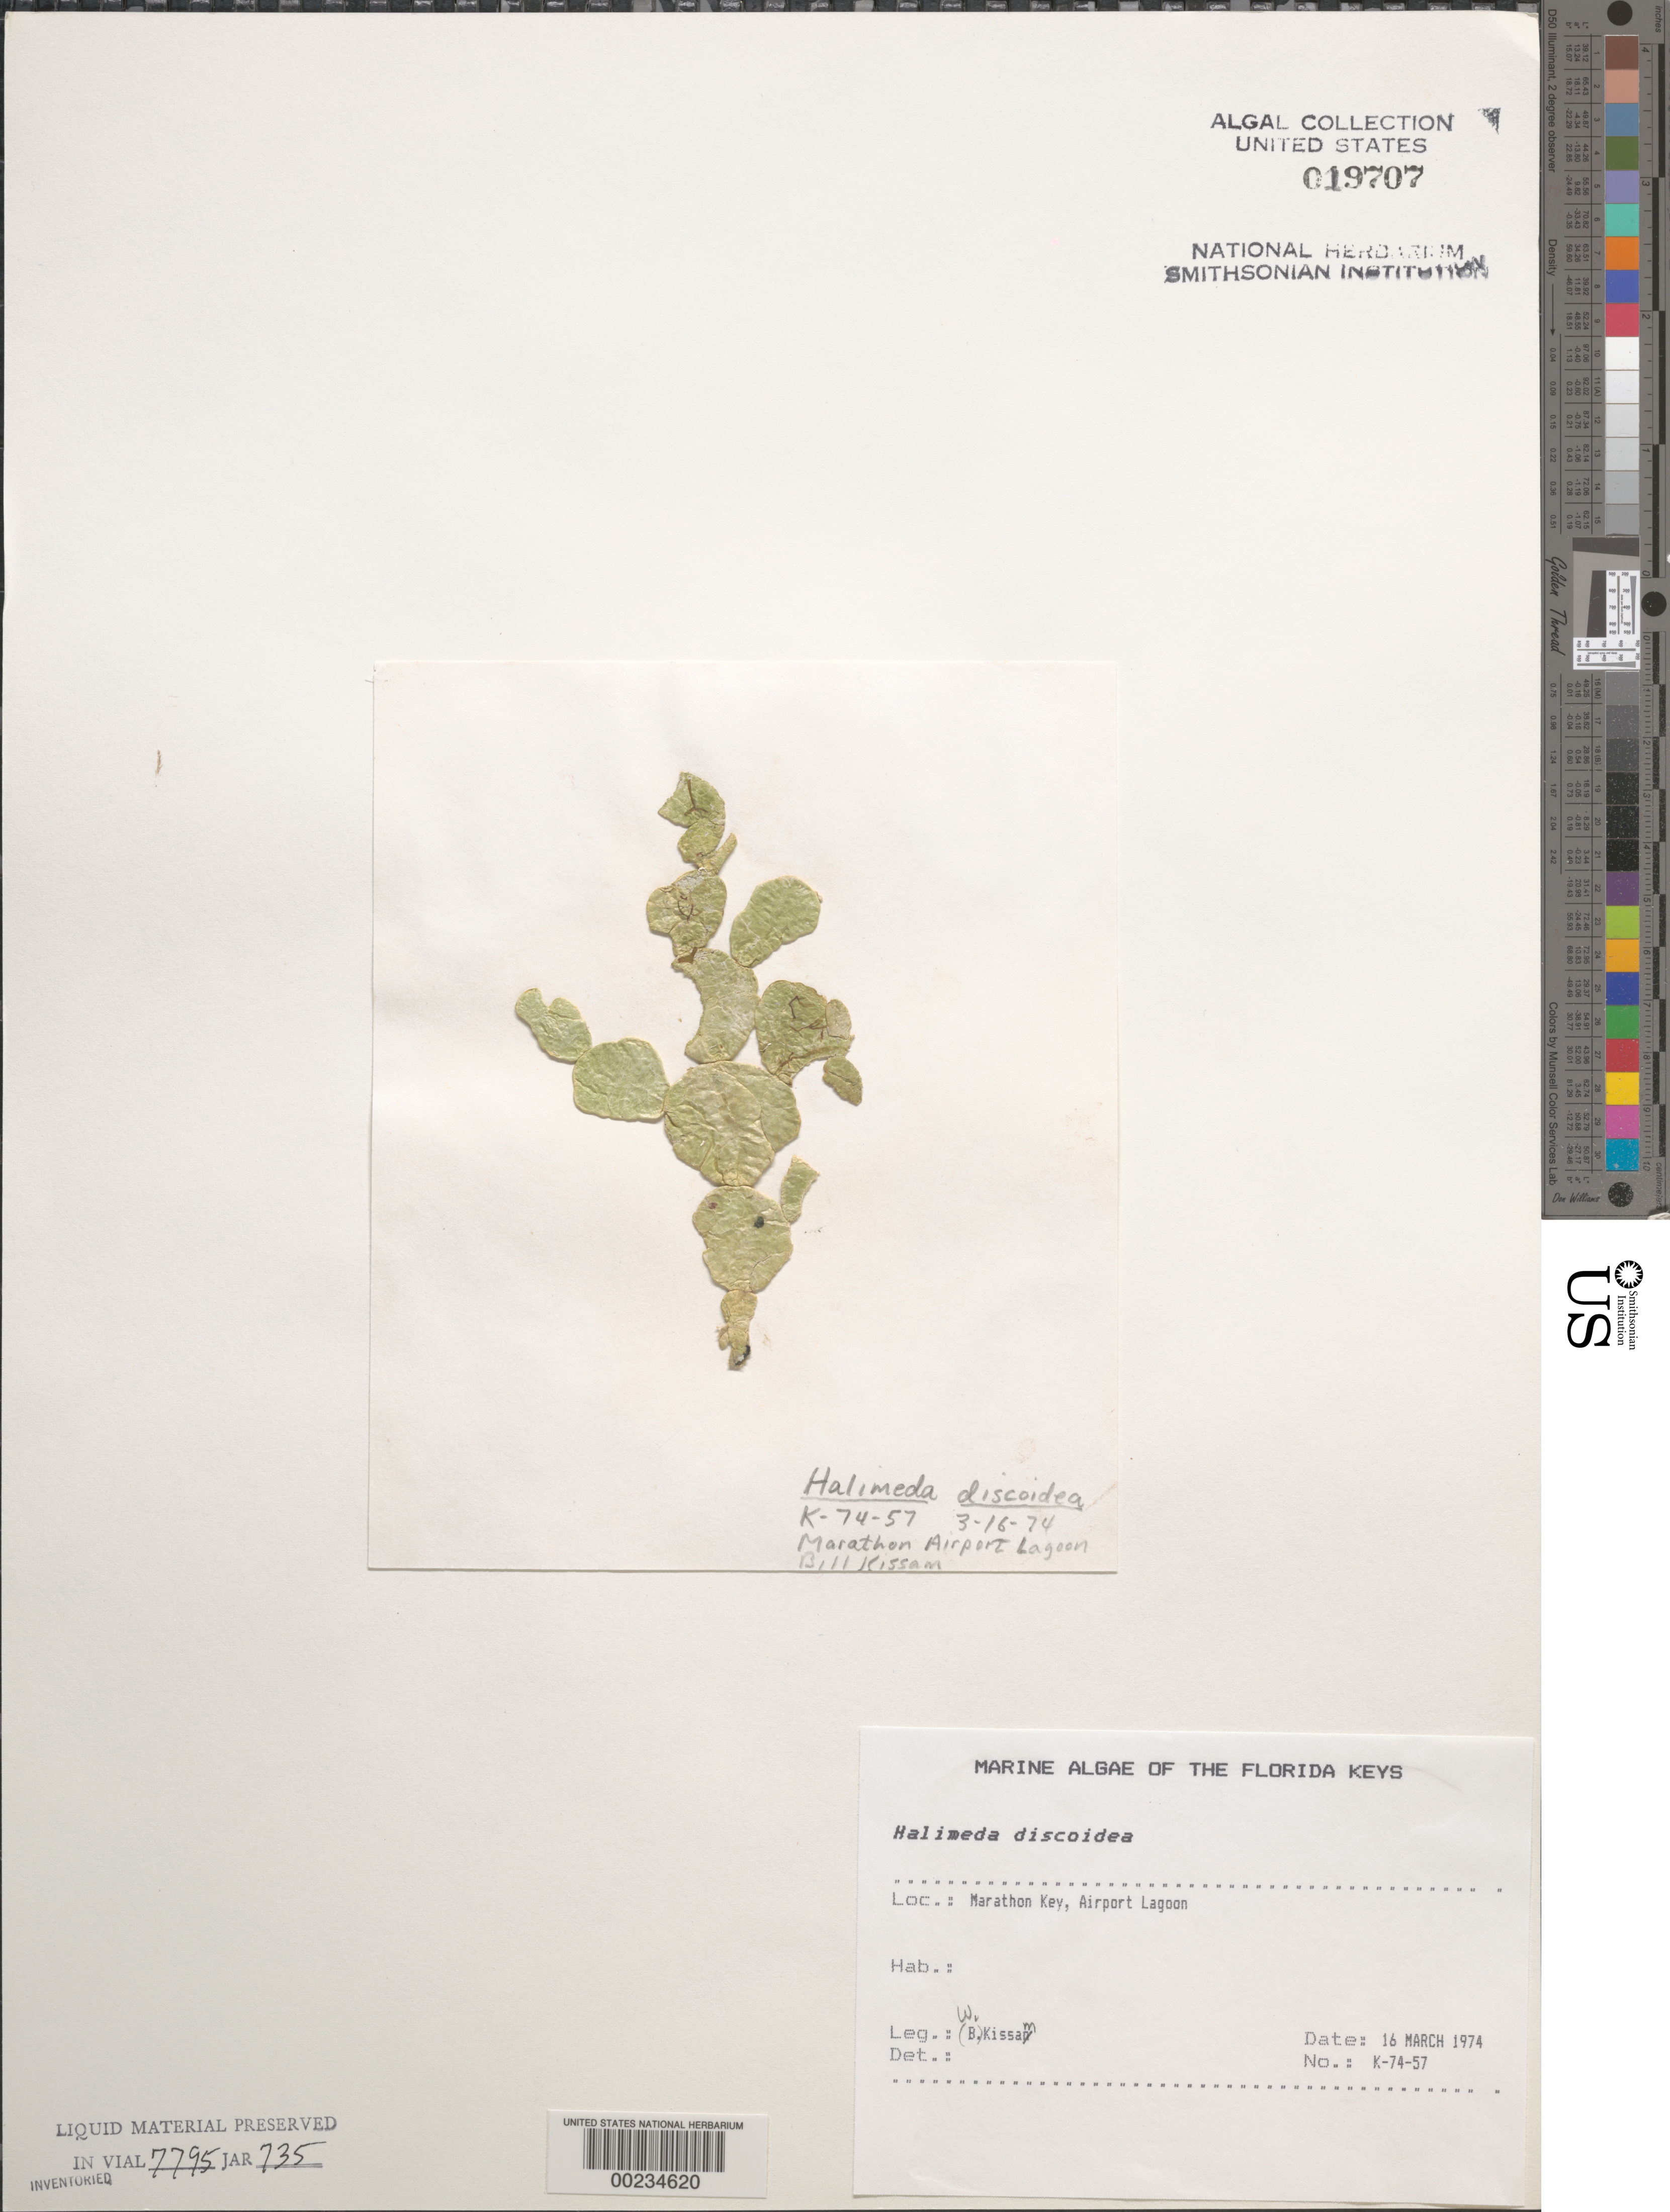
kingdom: Plantae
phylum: Chlorophyta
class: Ulvophyceae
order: Bryopsidales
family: Halimedaceae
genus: Halimeda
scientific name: Halimeda discoidea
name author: Decne.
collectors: W. Kissam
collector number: K-74-57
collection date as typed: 16 Mar 1974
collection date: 1974-03-16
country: United States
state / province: Florida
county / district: Monroe County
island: Key Vaca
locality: Marathon, airport lagoon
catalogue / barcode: US 19707